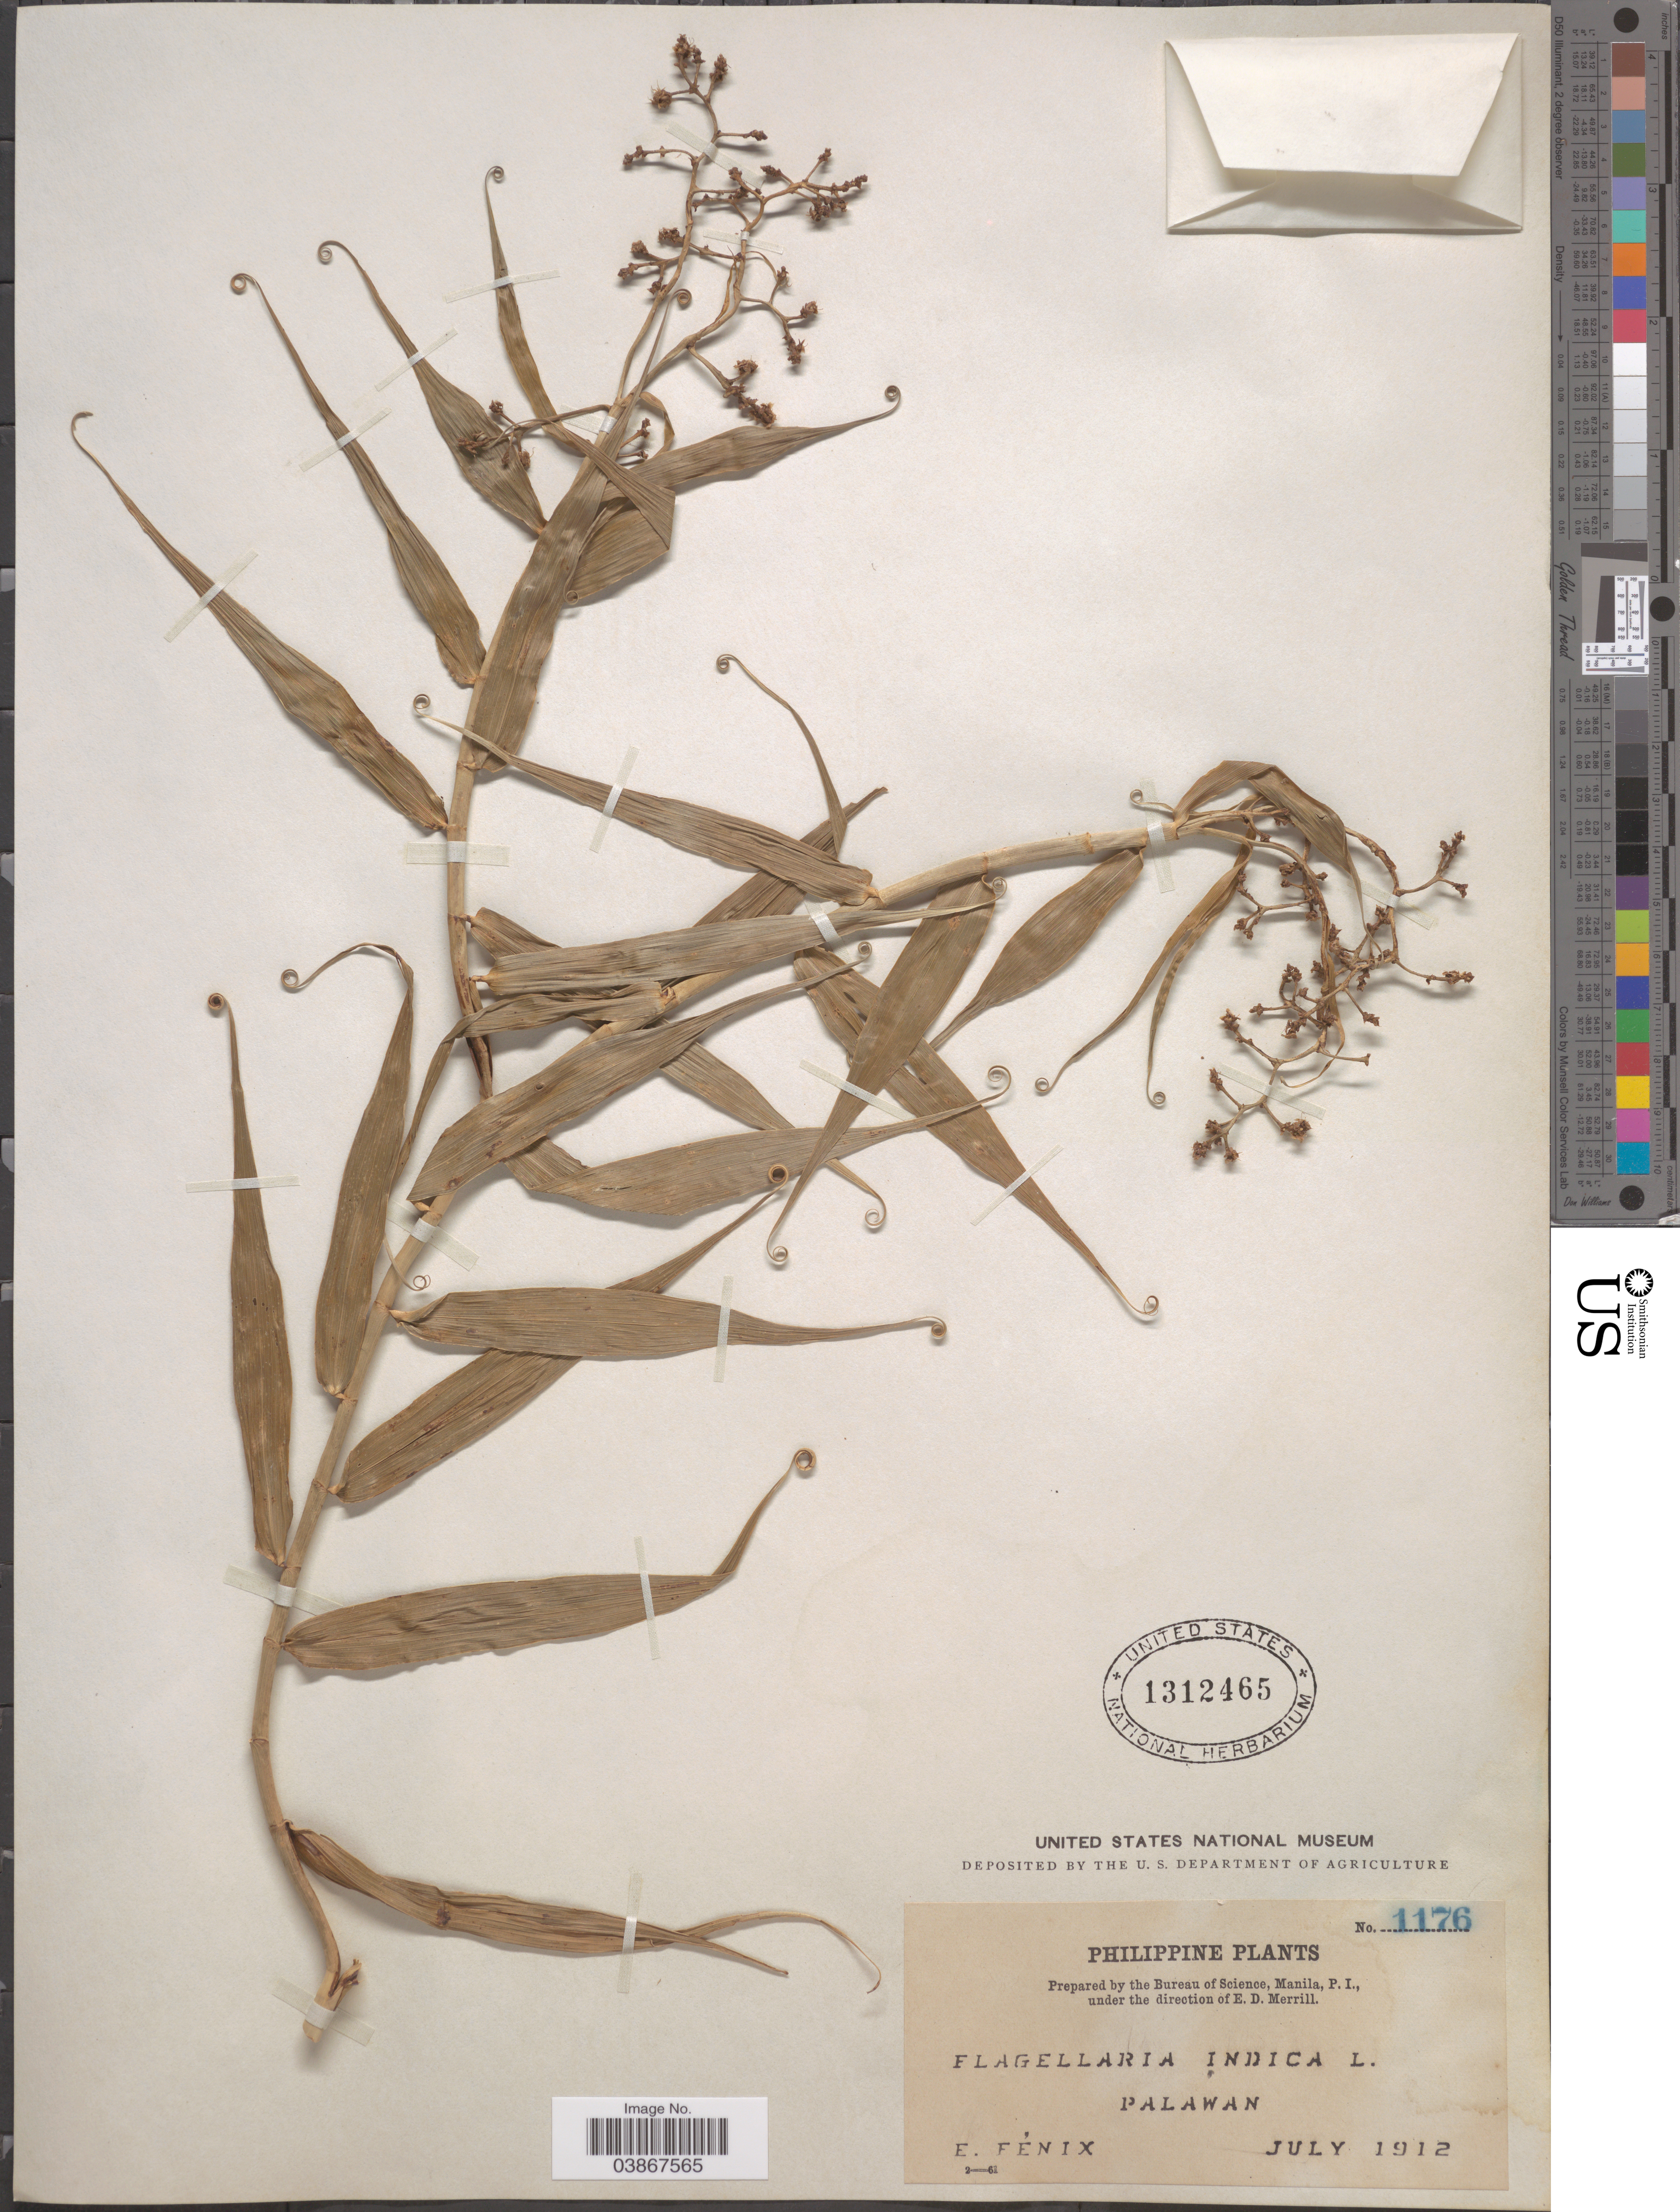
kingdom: Plantae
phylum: Tracheophyta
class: Liliopsida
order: Poales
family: Flagellariaceae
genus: Flagellaria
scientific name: Flagellaria indica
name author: L.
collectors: F. Fénix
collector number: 1176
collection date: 1912-07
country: Philippines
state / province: Mimaropa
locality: Palawan.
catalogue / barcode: US 1312465